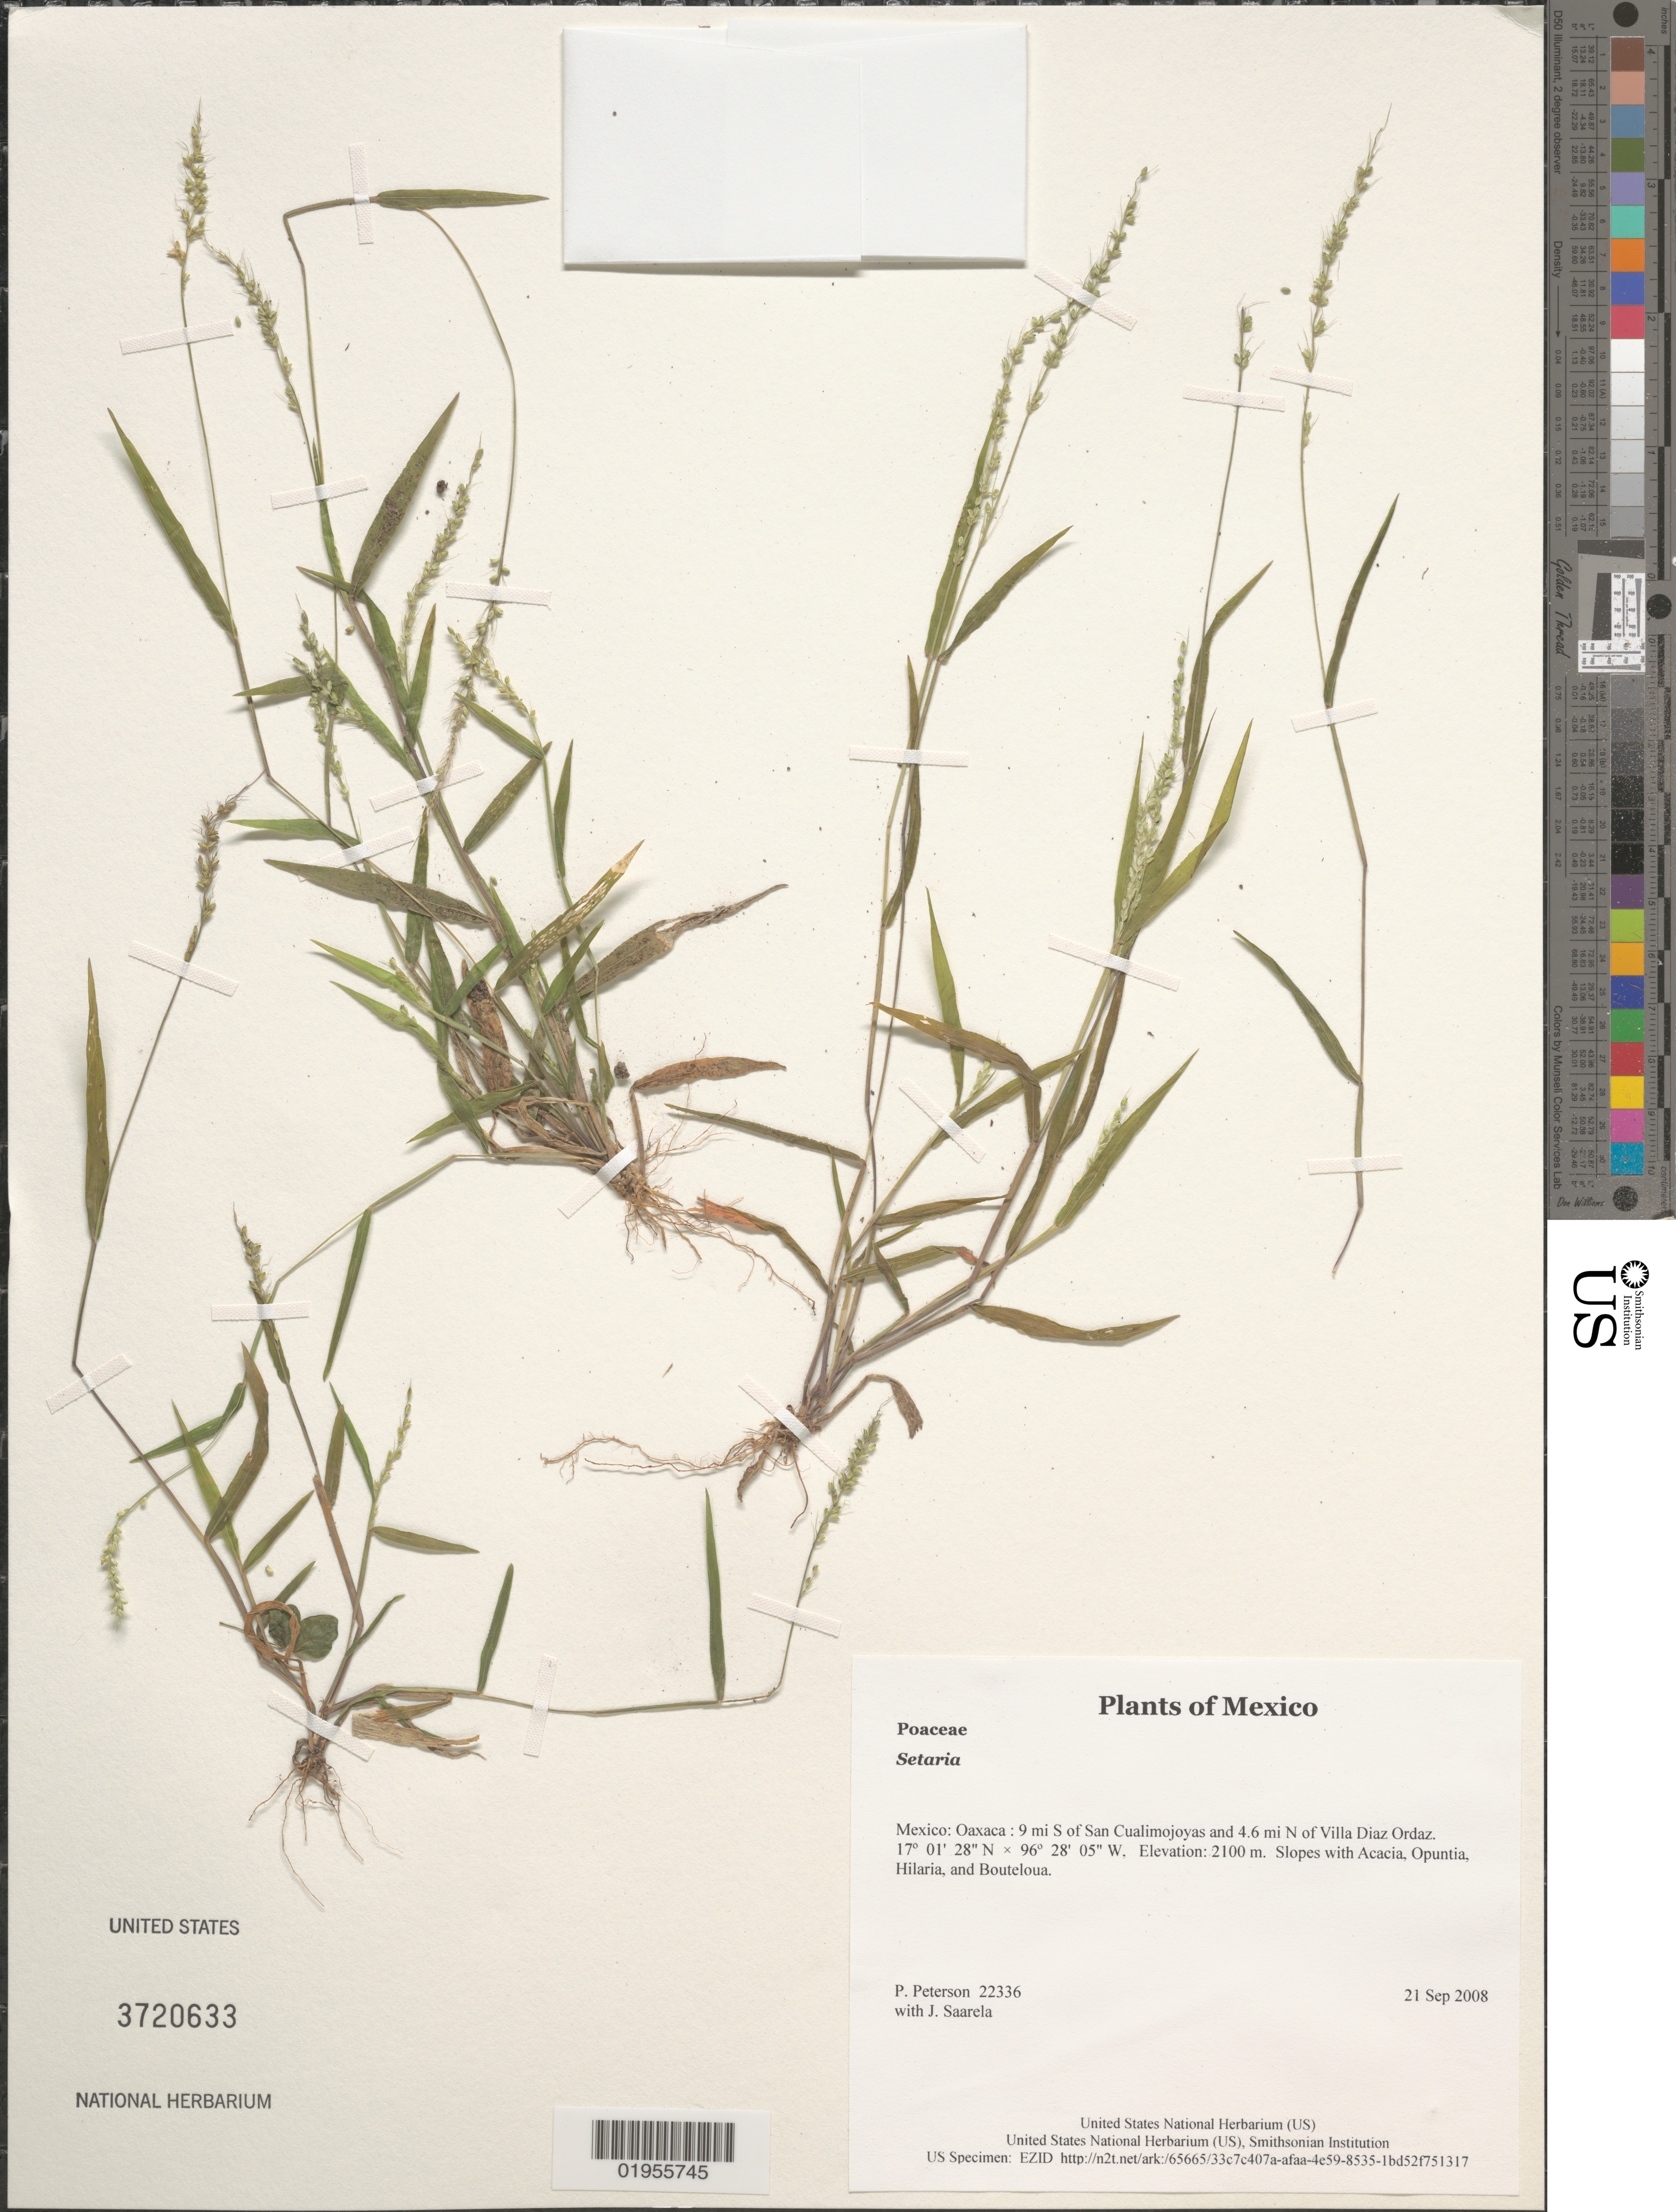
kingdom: Plantae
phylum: Tracheophyta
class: Liliopsida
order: Poales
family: Poaceae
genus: Setaria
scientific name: Setaria sp.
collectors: P. M. Peterson & J. Saarela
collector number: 22336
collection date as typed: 21 Sep 2008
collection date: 2008-09-21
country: Mexico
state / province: Oaxaca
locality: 9 mi S of San Cualimojoyas and 4.6 mi N of Villa Diaz Ordaz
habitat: Slopes with Acacia, Opuntia, Hilaria, and Bouteloua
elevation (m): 2100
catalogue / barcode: US 3720633